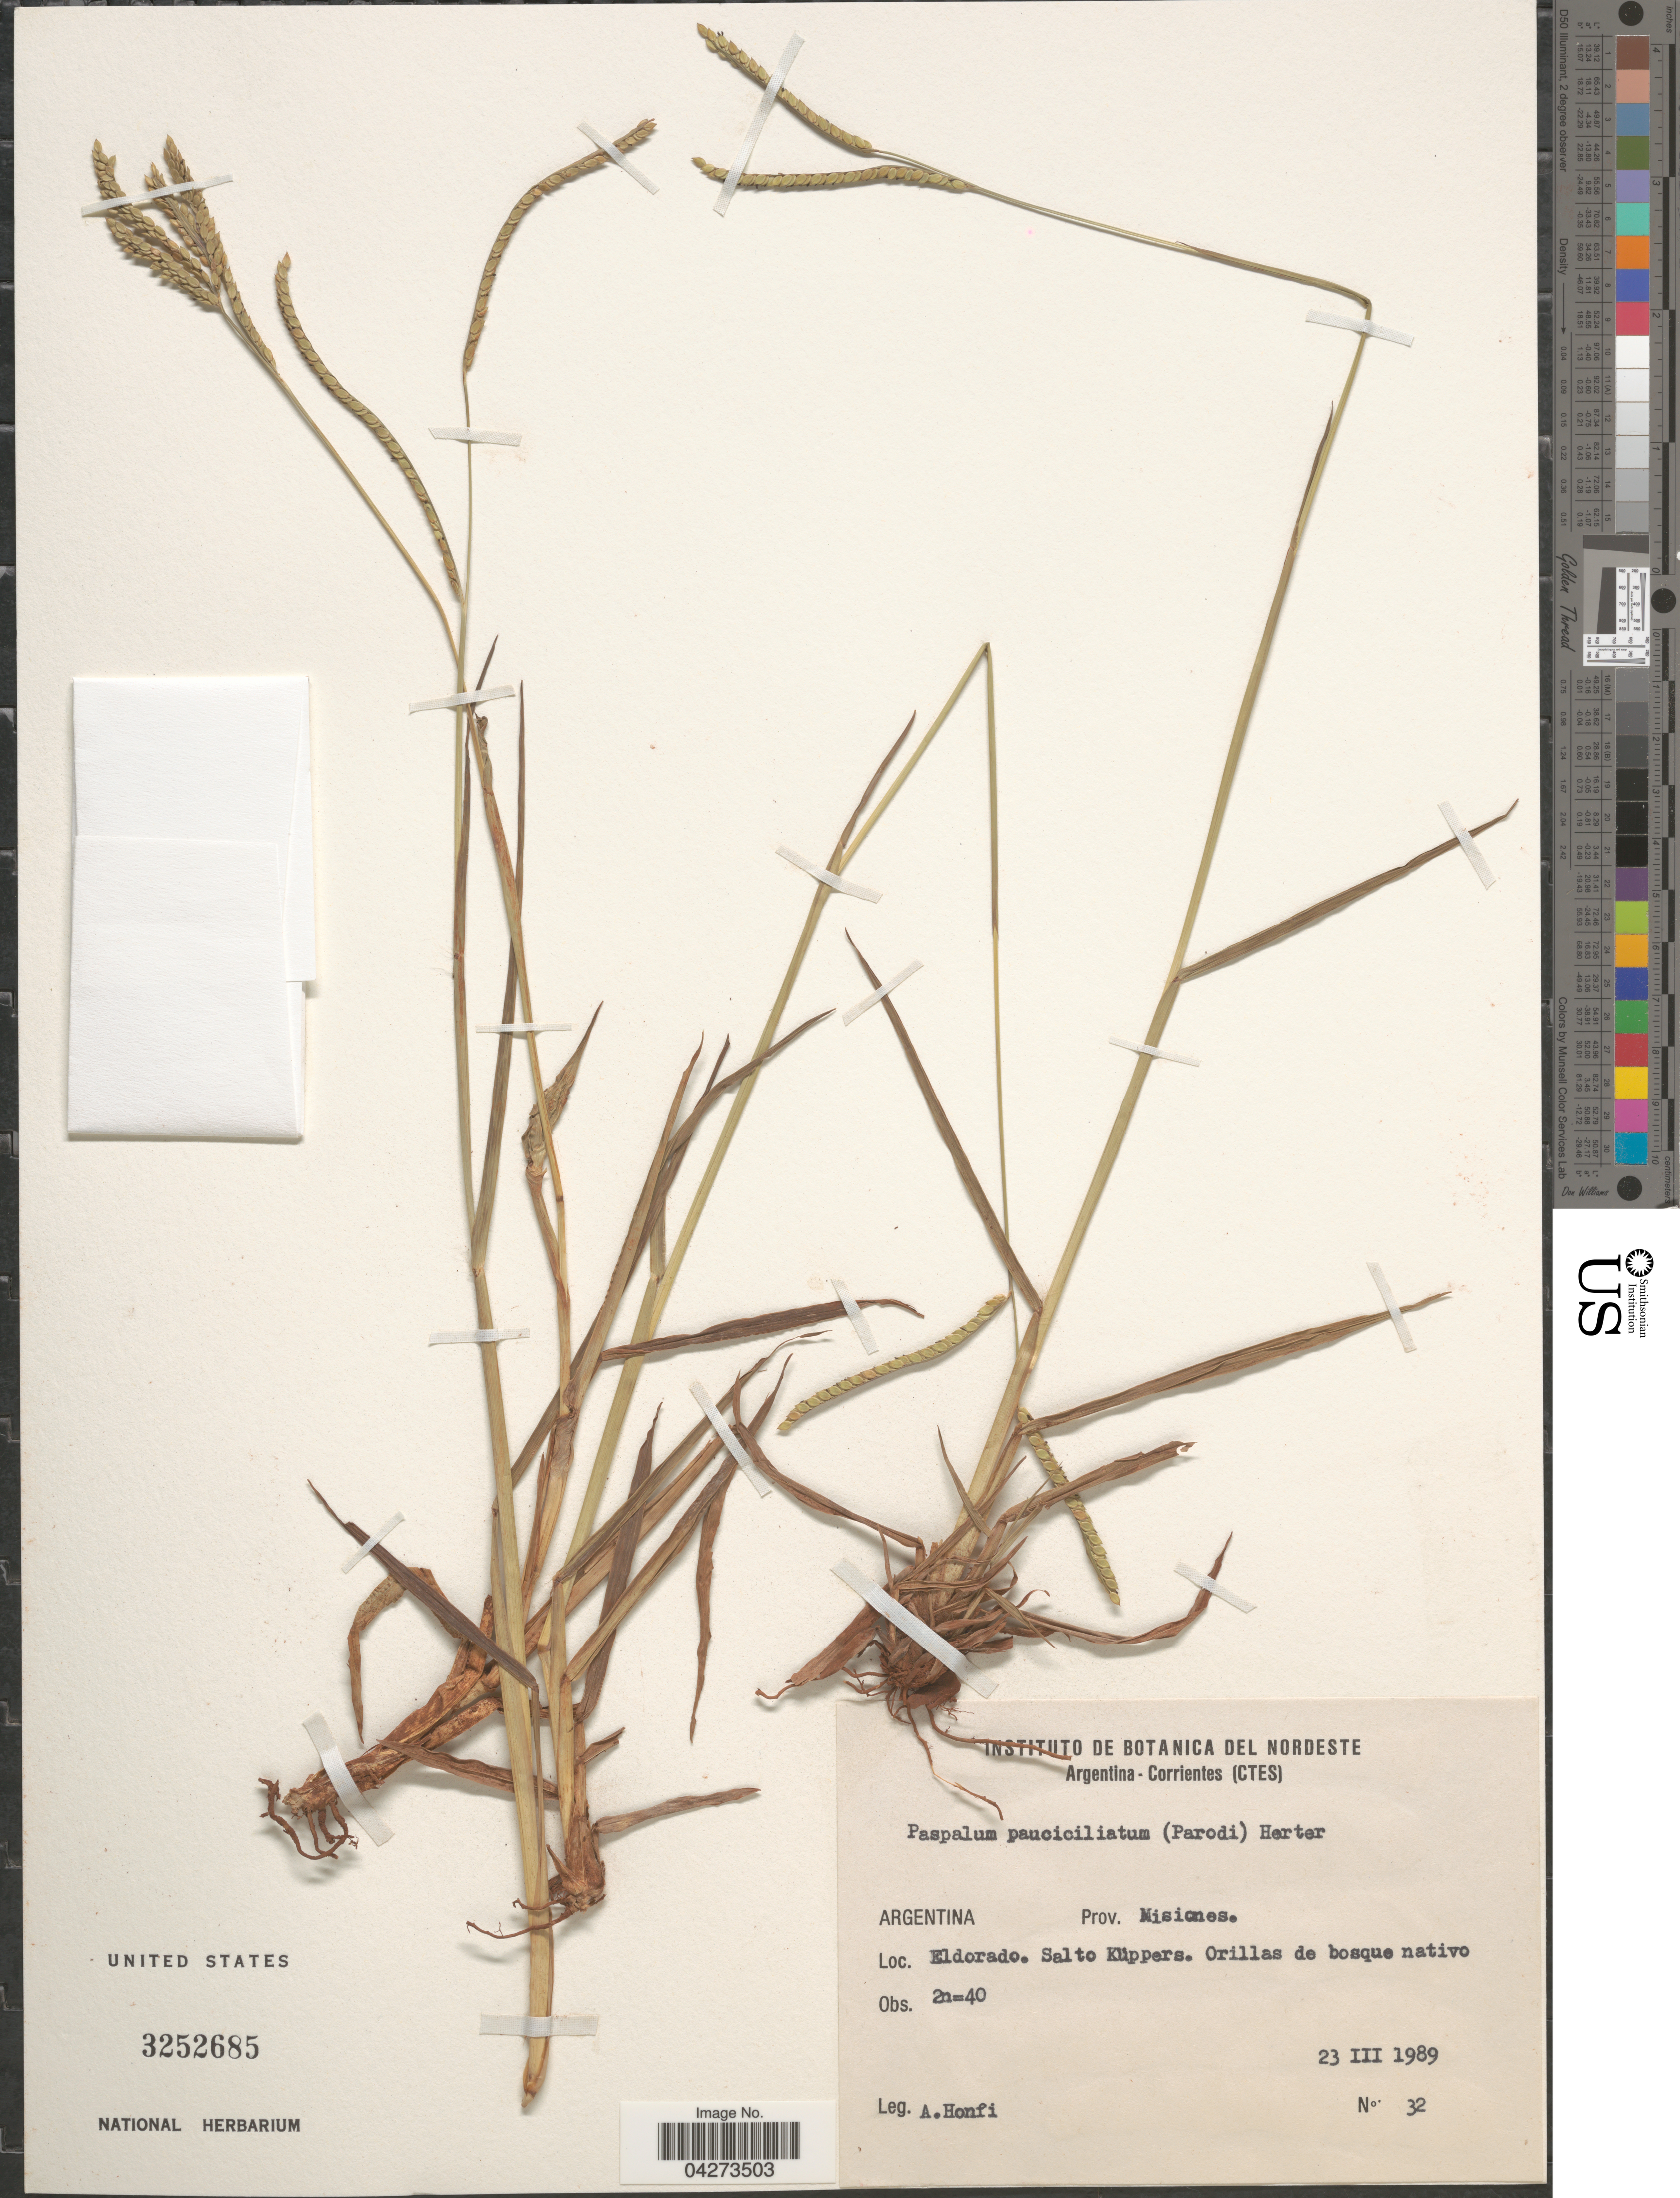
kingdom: Plantae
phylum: Tracheophyta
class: Liliopsida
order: Poales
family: Poaceae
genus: Paspalum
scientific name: Paspalum pauciciliatum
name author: (Parodi) Herter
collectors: A. Honfi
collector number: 32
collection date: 1989-03-23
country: Argentina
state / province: Misiones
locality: Eldorado. Salto Küppers. Orillas de bosque nativo.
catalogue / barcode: US 3252685